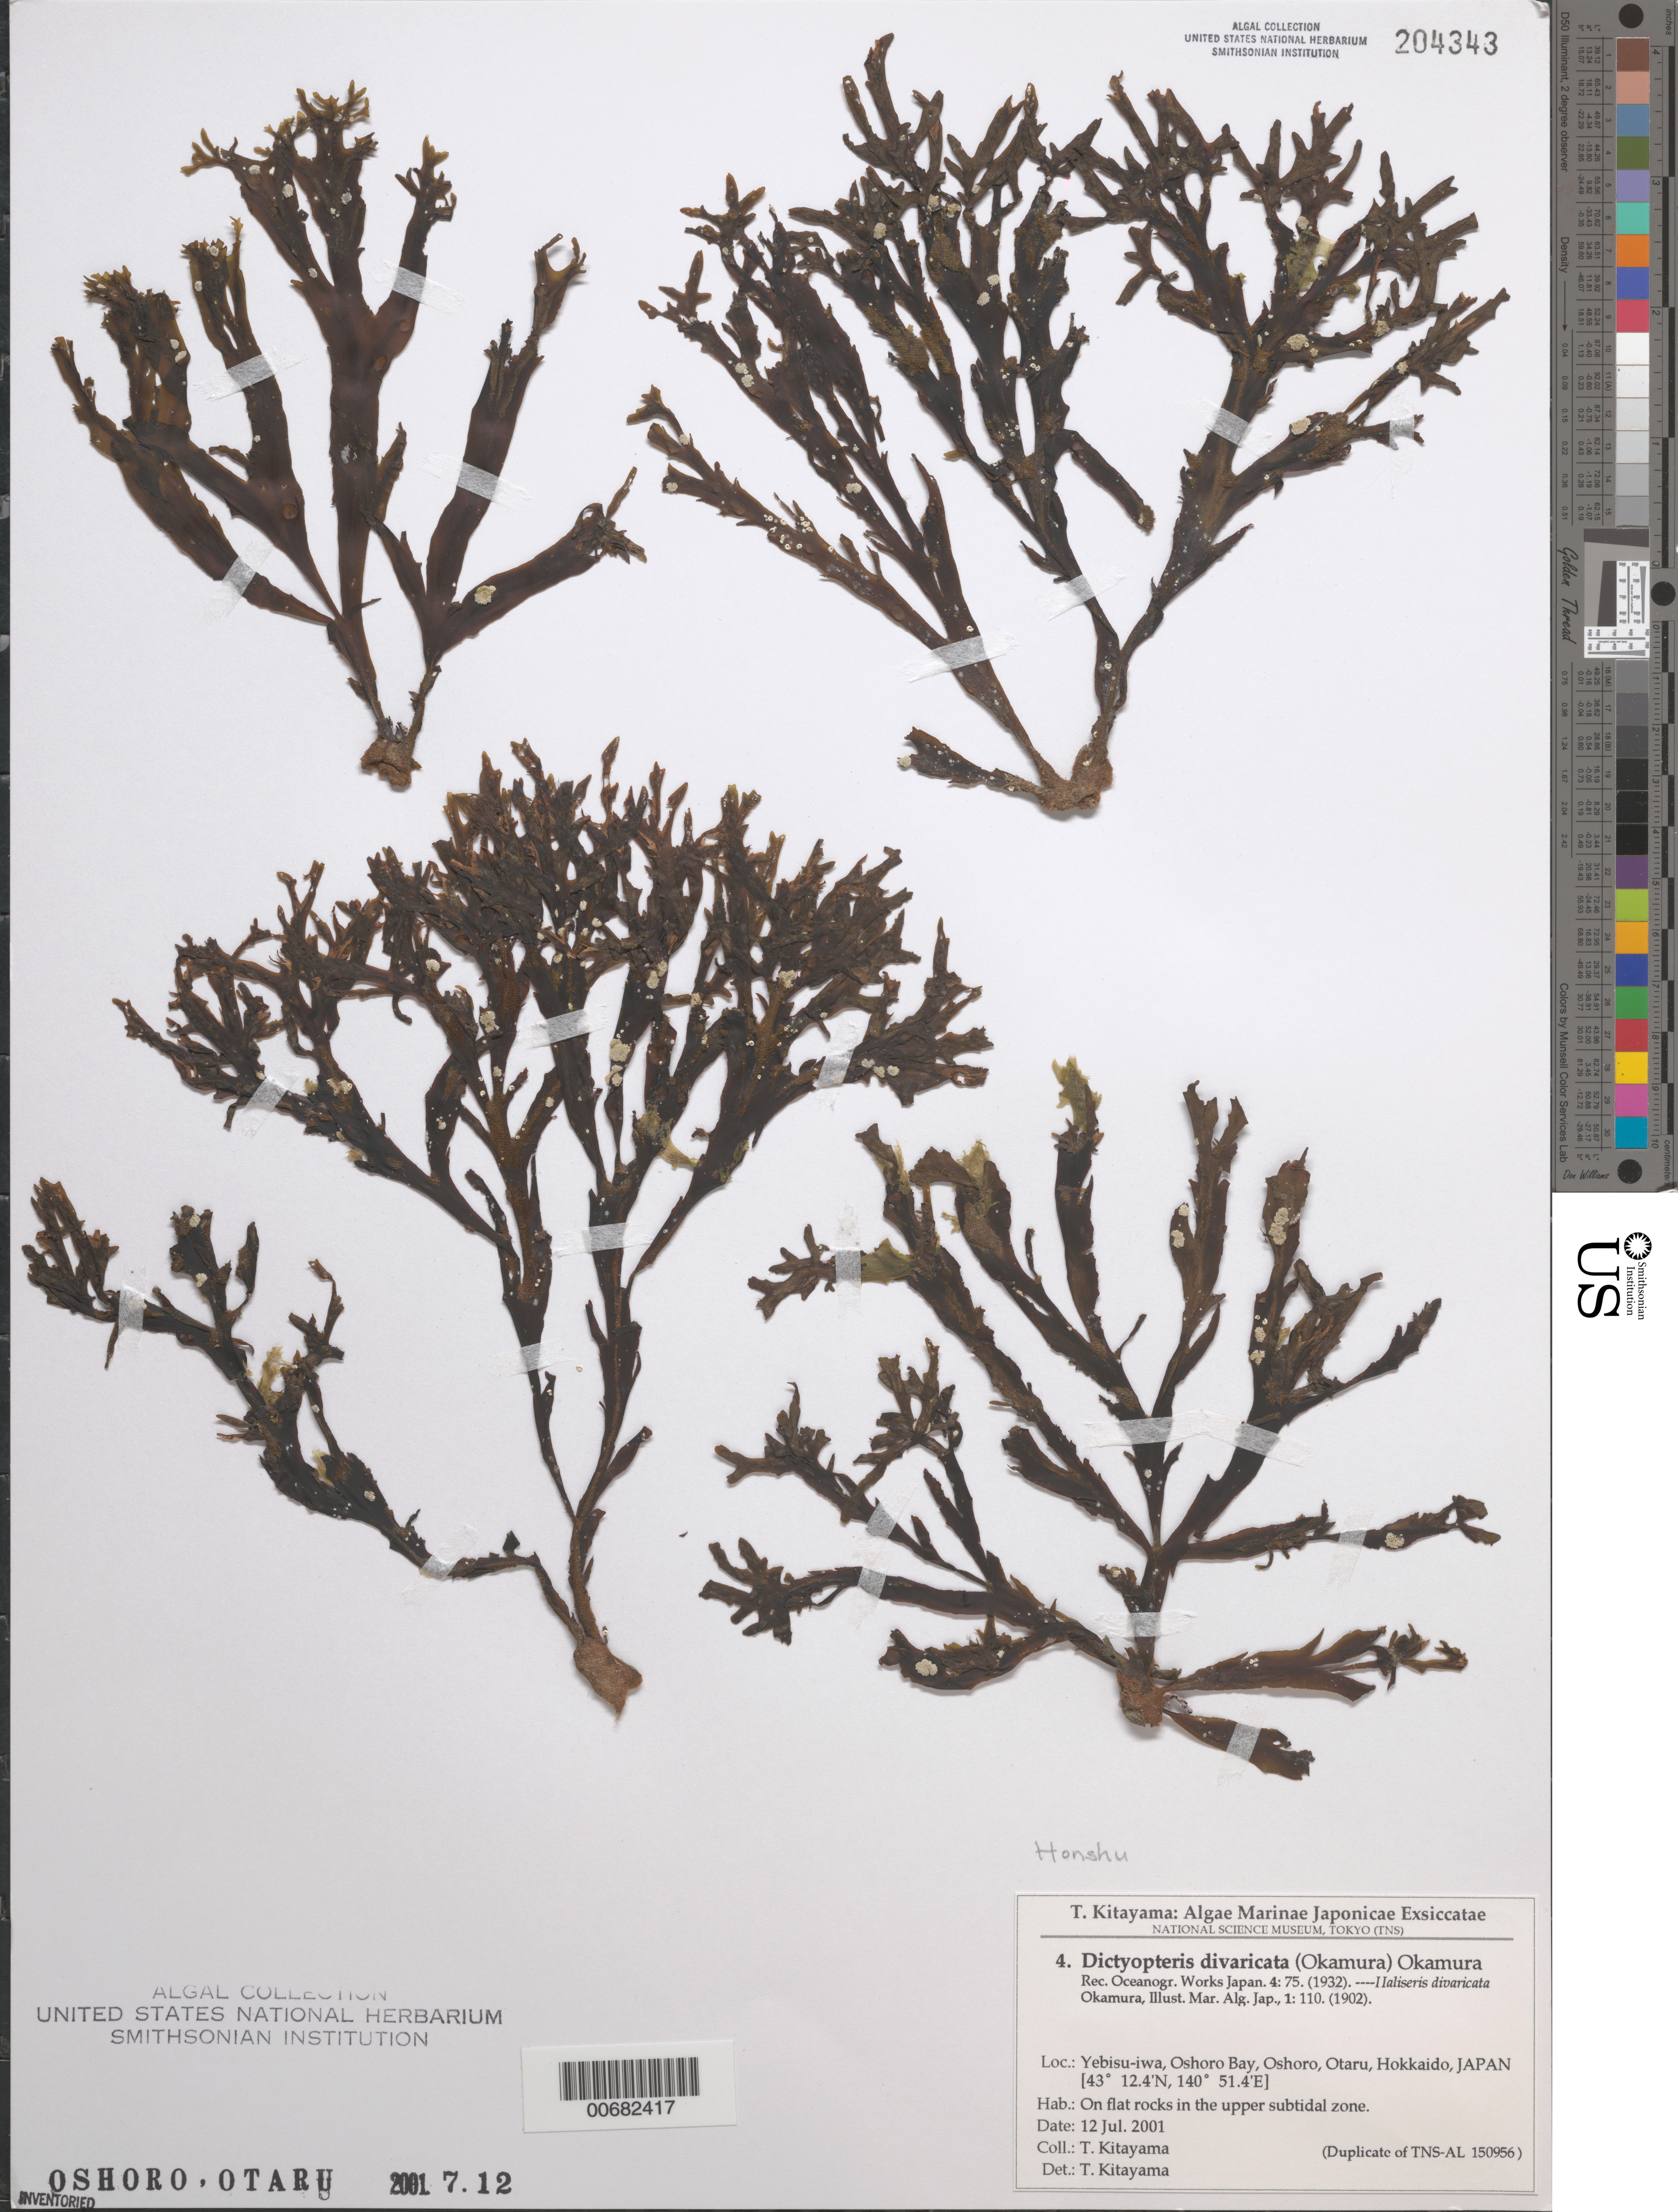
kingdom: Chromista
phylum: Ochrophyta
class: Phaeophyceae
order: Dictyotales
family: Dictyotaceae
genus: Dictyopteris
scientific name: Dictyopteris divaricata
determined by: Kitayama, T.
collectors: T. Kitayama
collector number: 4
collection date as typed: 12 Jul 2001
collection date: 2001-07-12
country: Japan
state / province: Hokkaido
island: Hokkaido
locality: Yebisu-iwa, Oshoro Bay, Oshoro, Otaru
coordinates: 43 12.4' N, 140 51.4' E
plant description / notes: Kitayama, T., Algae Marinae Japonicae Exsiccatae, Fasc. I (Nos. 1-25)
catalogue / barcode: US 204343